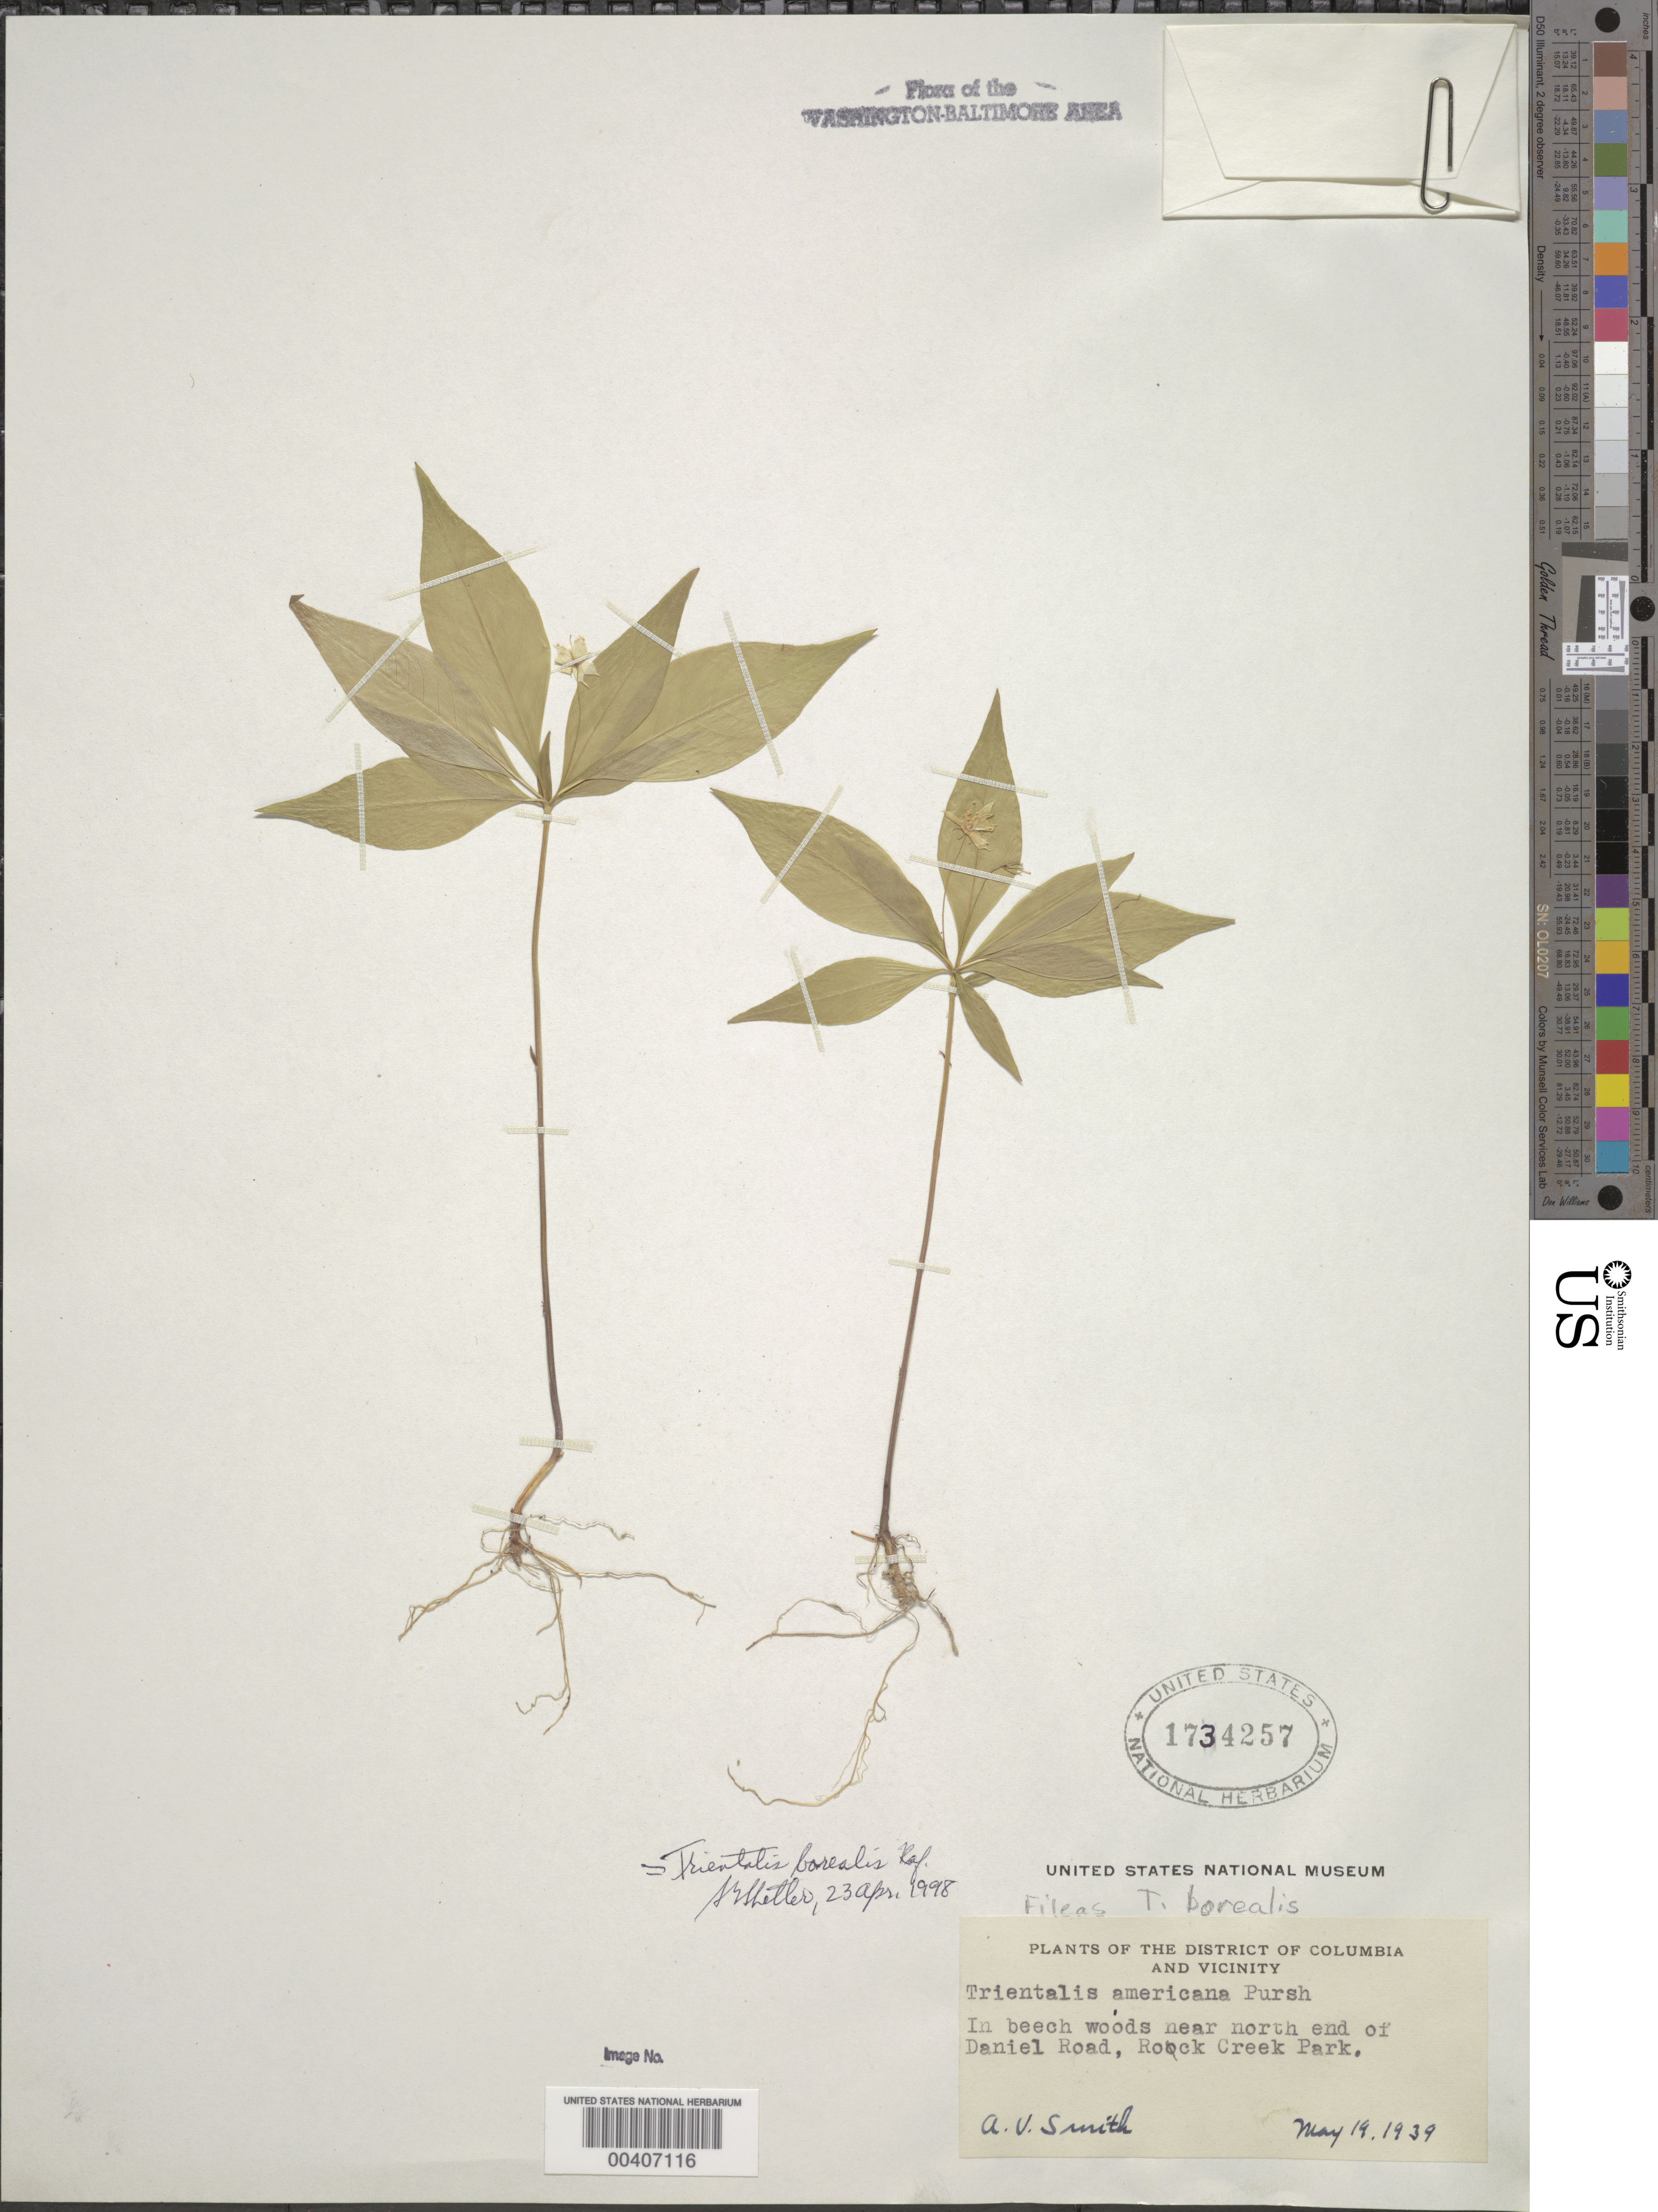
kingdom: Plantae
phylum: Tracheophyta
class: Magnoliopsida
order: Ericales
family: Primulaceae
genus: Trientalis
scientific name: Trientalis borealis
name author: Raf.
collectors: A. V. P. Smith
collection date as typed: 19 May 1939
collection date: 1939-05-19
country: United States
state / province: District of Columbia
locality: Near north end of Daniel Rd., Rock Creek Park Rock Creek Park and Vicinity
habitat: In beech woods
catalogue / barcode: US 1734257